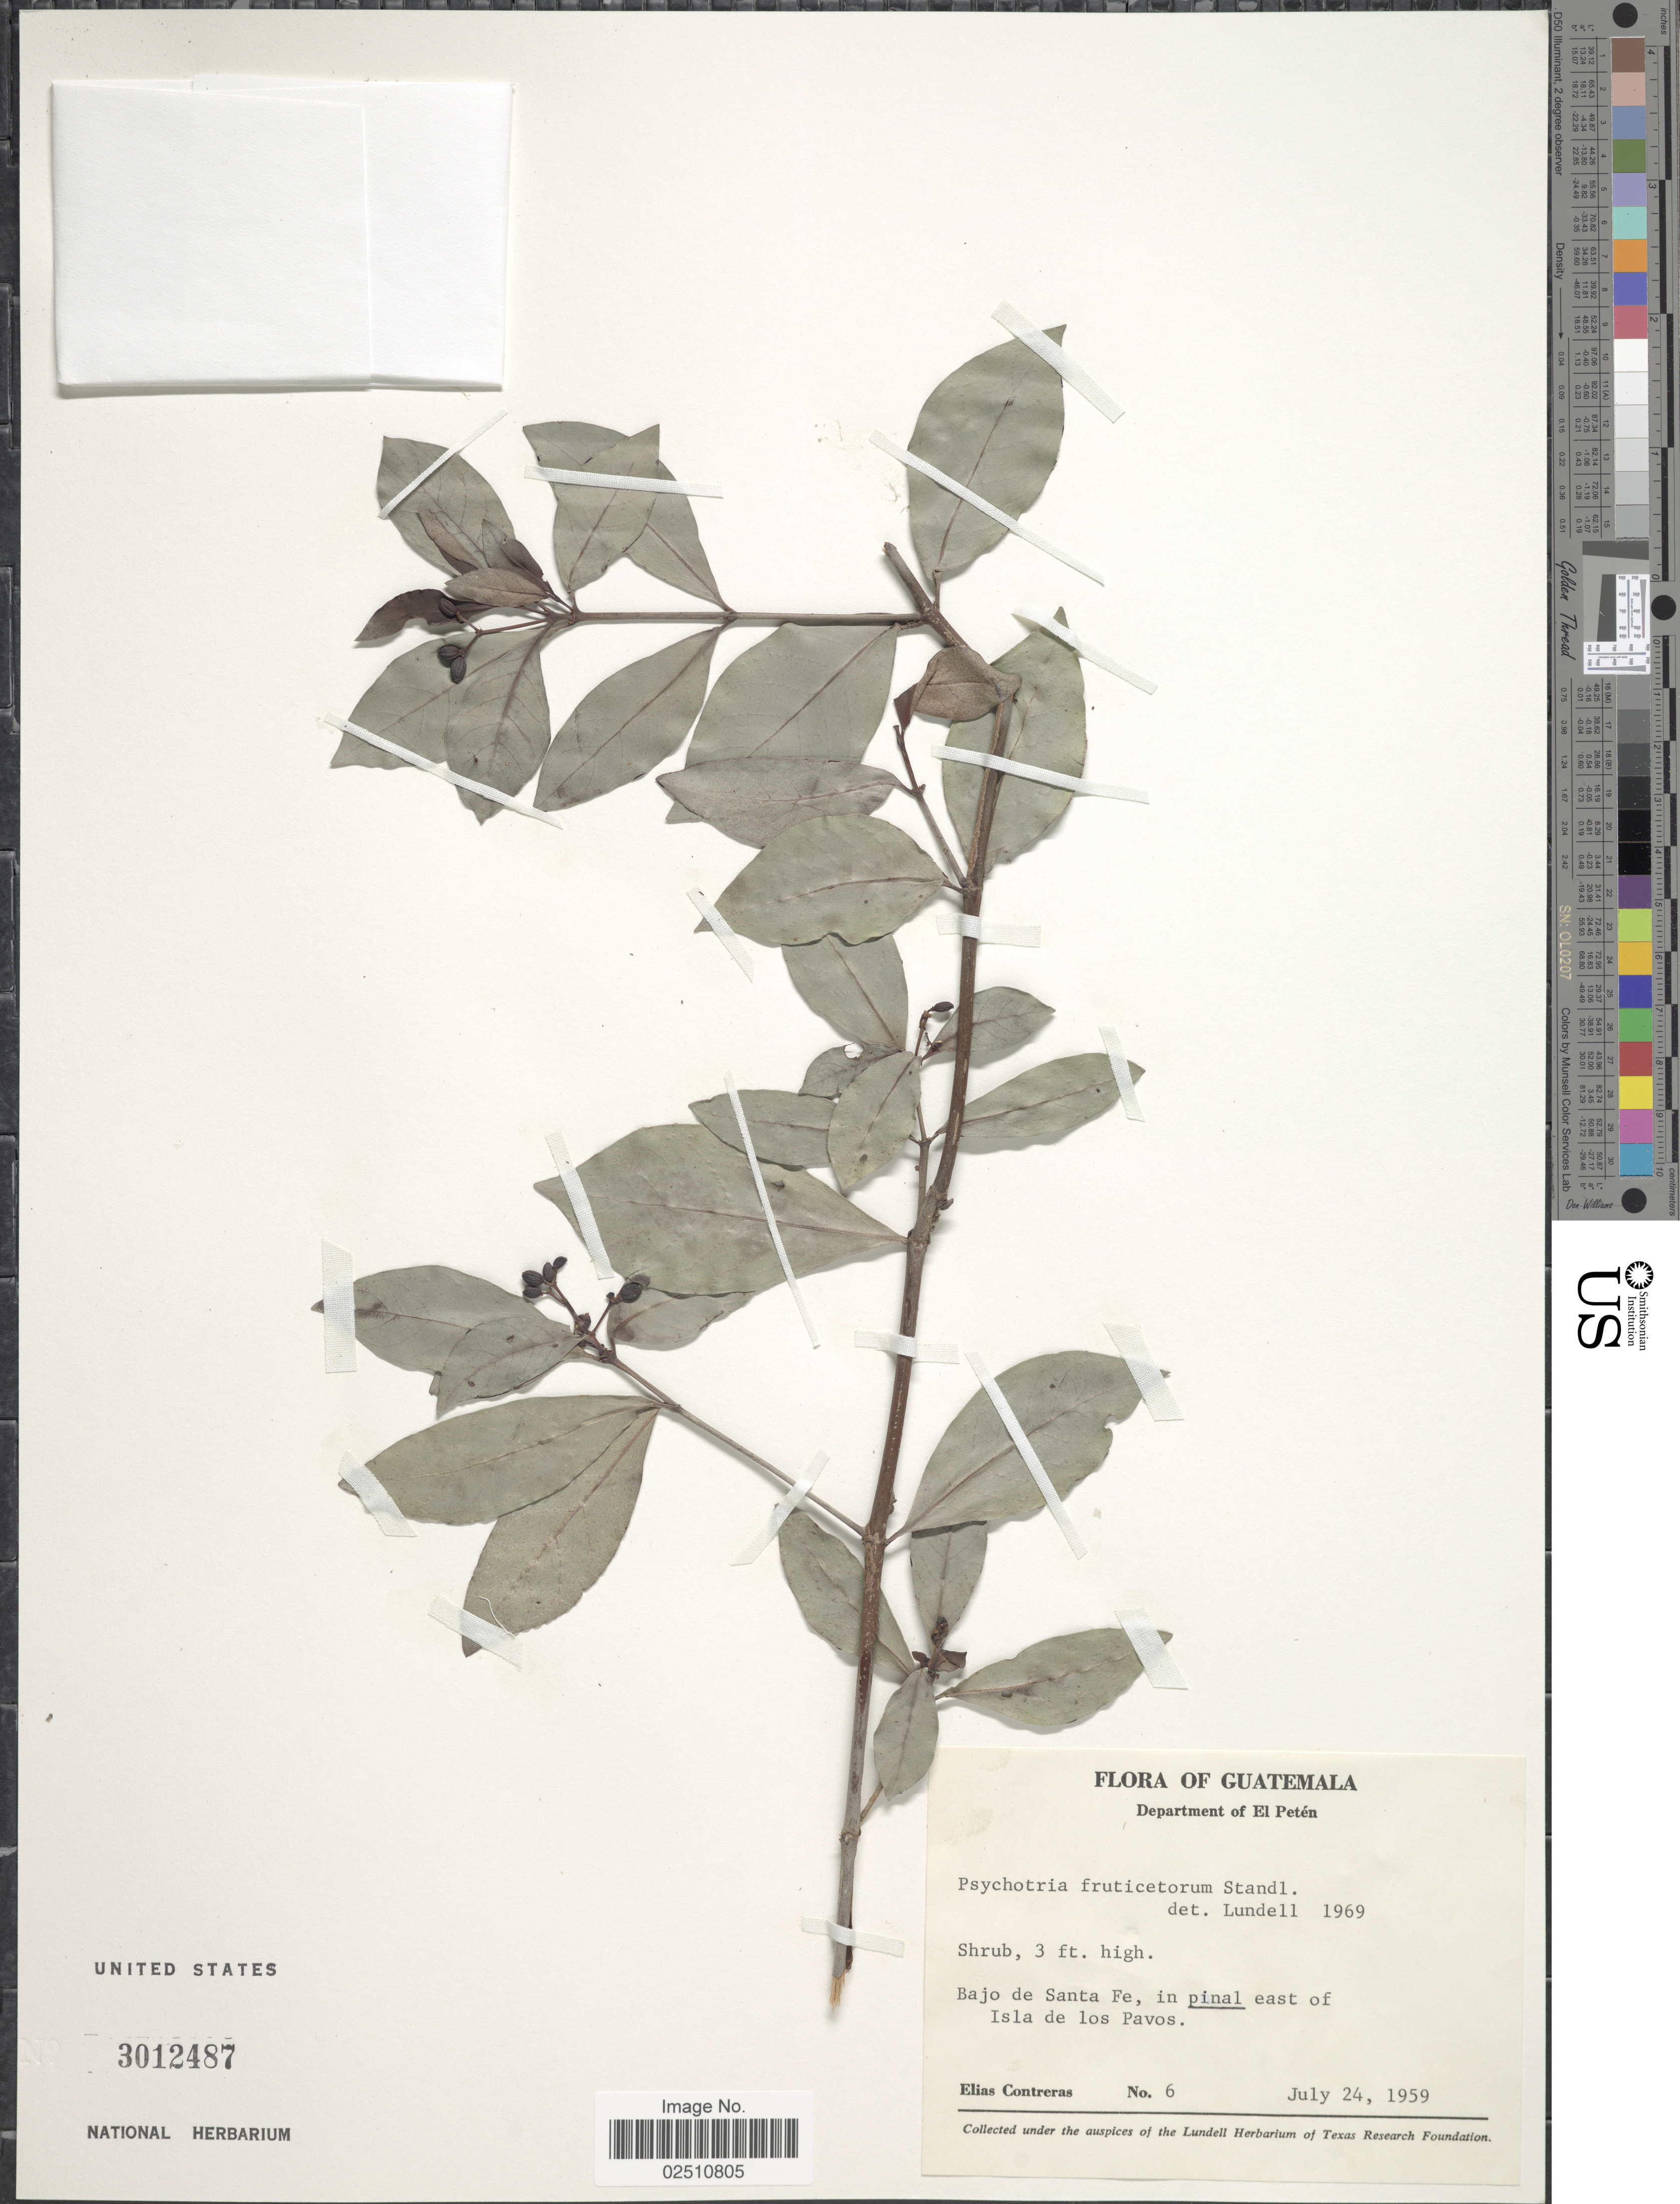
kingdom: Plantae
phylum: Tracheophyta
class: Magnoliopsida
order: Gentianales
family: Rubiaceae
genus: Psychotria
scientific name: Psychotria fruticetorum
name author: Standl.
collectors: E. Contreras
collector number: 6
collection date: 1959-07-24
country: Guatemala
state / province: El Petén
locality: Bajo de Santa Fe, in pinal east of Isla de los Pavos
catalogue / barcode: US 3012487